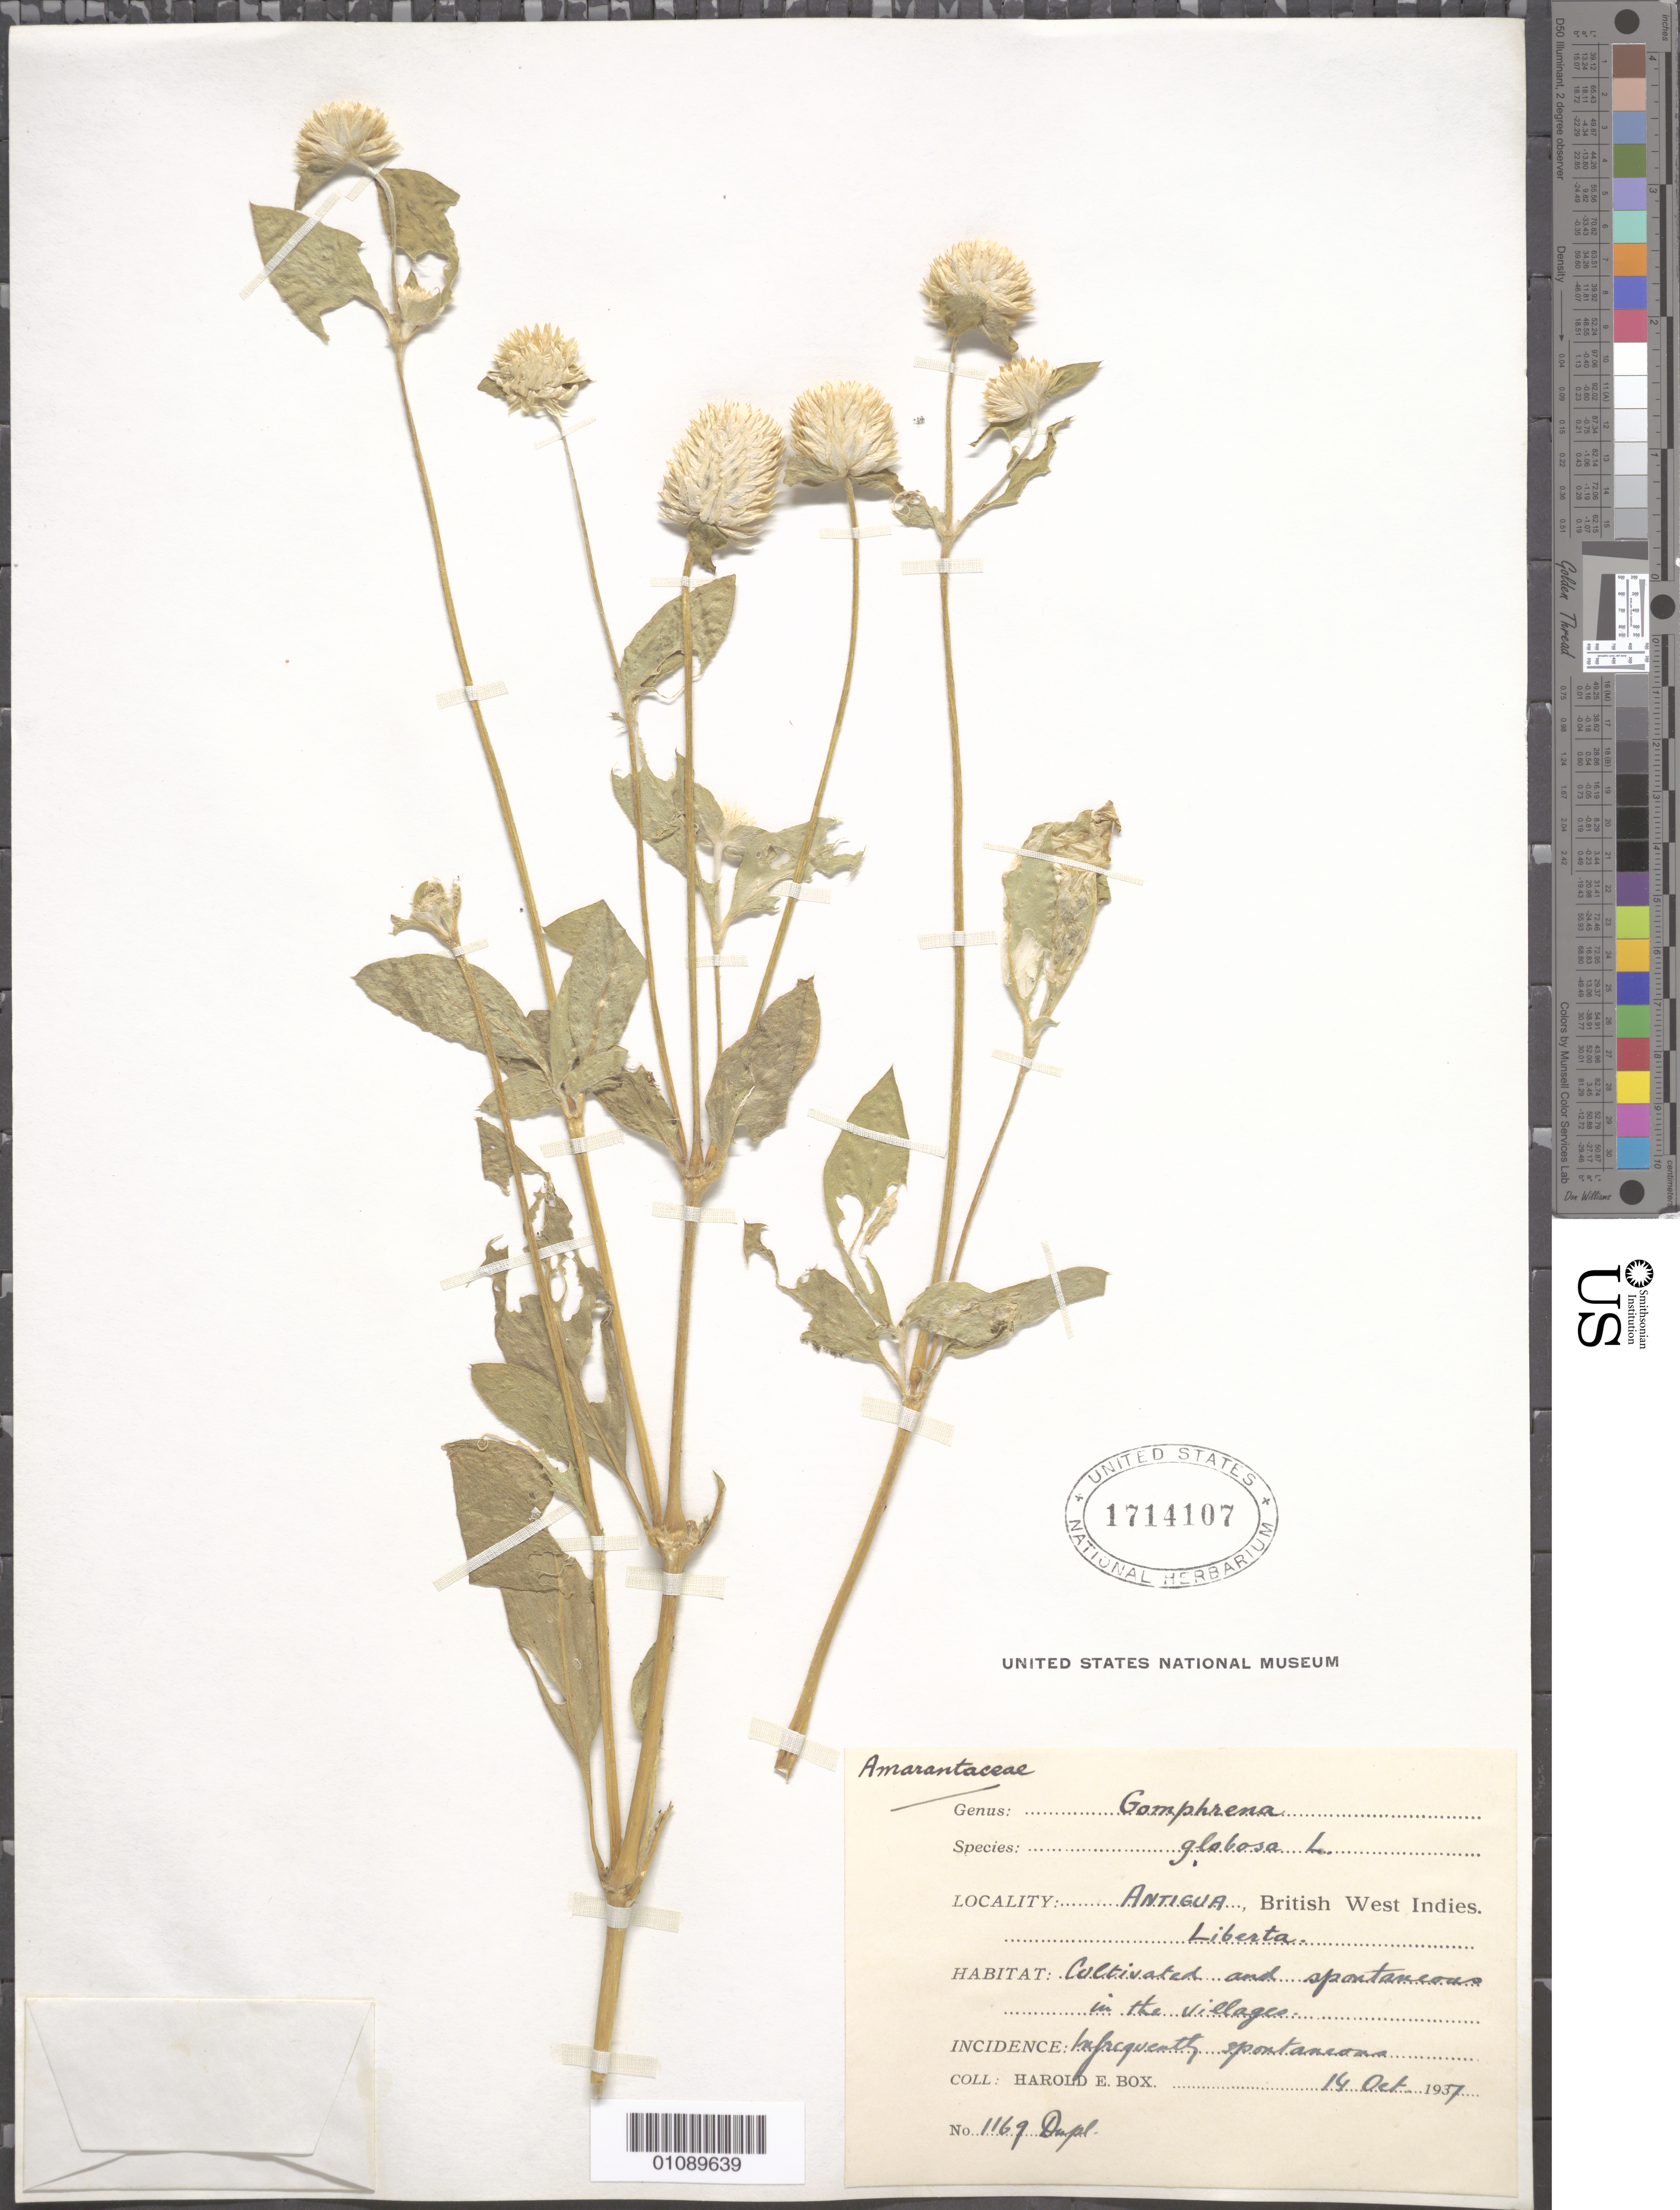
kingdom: Plantae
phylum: Tracheophyta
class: Magnoliopsida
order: Caryophyllales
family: Amaranthaceae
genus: Gomphrena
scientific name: Gomphrena globosa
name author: L.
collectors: H. E. Box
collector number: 1169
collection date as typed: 14 Oct 1937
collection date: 1937-10-14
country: Antigua and Barbuda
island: Antigua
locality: Liberta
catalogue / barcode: US 1714107